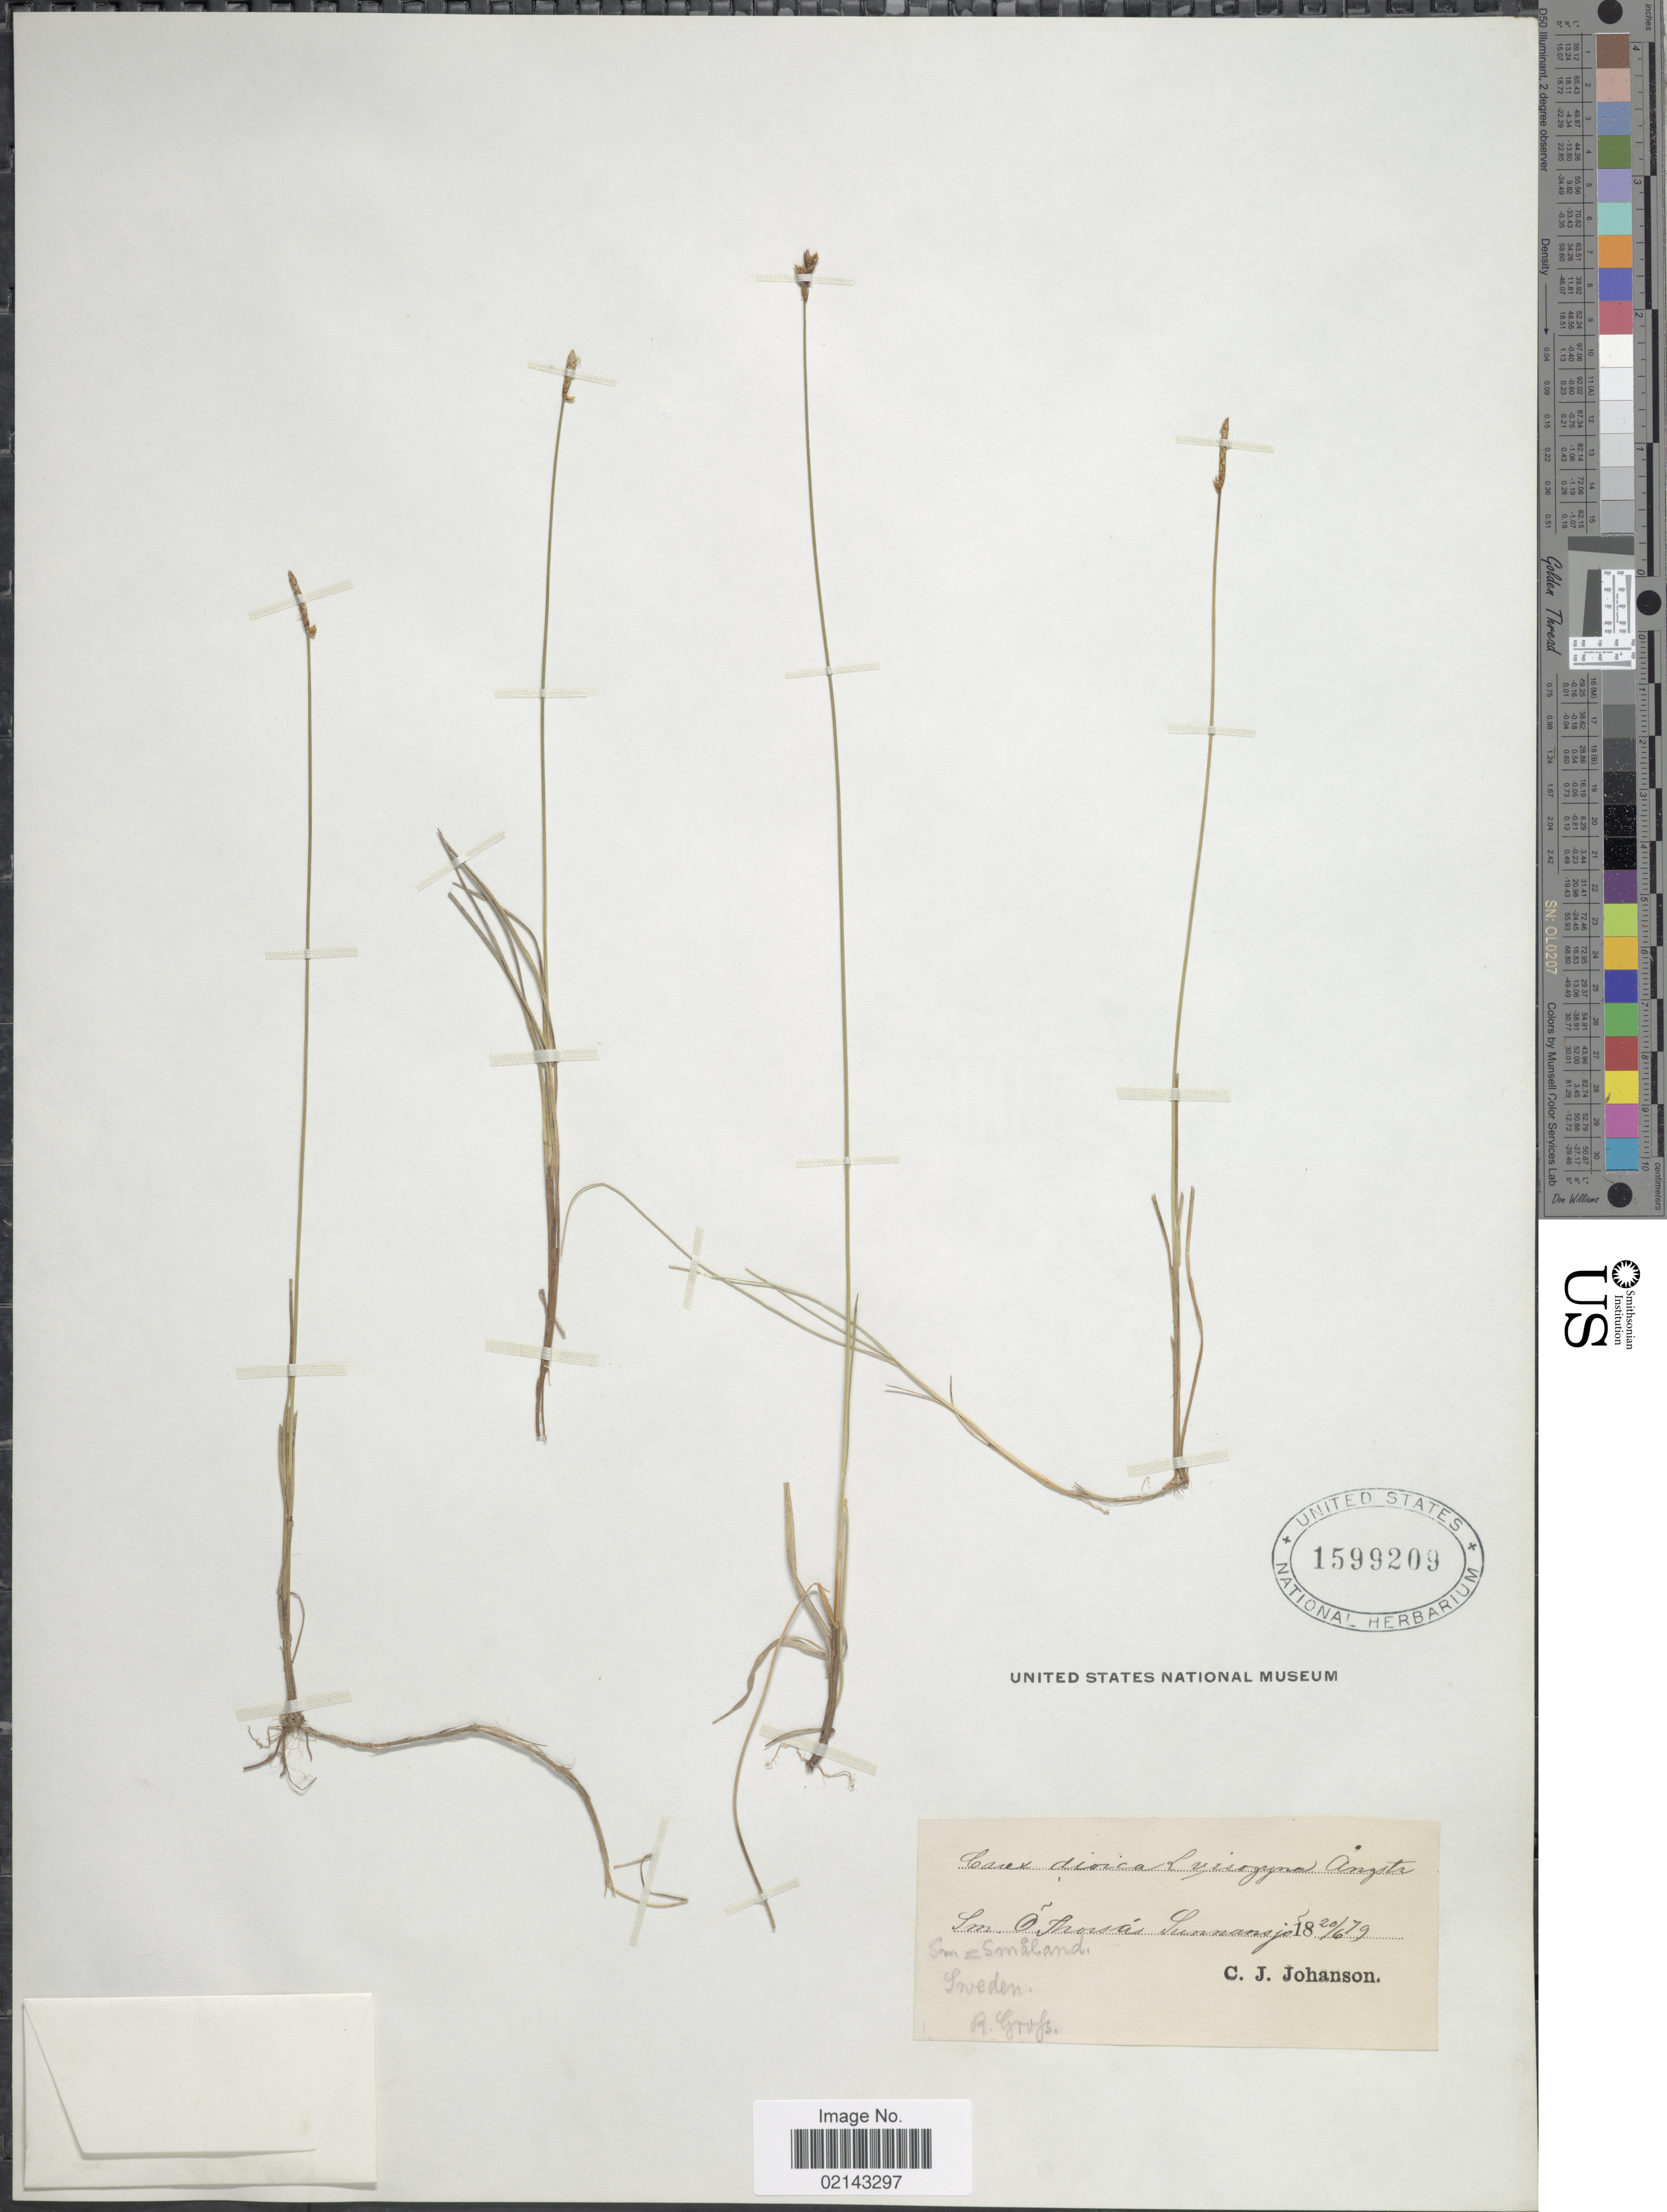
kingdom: Plantae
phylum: Tracheophyta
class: Liliopsida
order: Poales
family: Cyperaceae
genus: Carex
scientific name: Carex dioica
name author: L.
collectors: C. Johanson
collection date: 1879-06-20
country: Sweden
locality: Småland, Ö Thorsás, Lunnansjo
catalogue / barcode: US 1599209